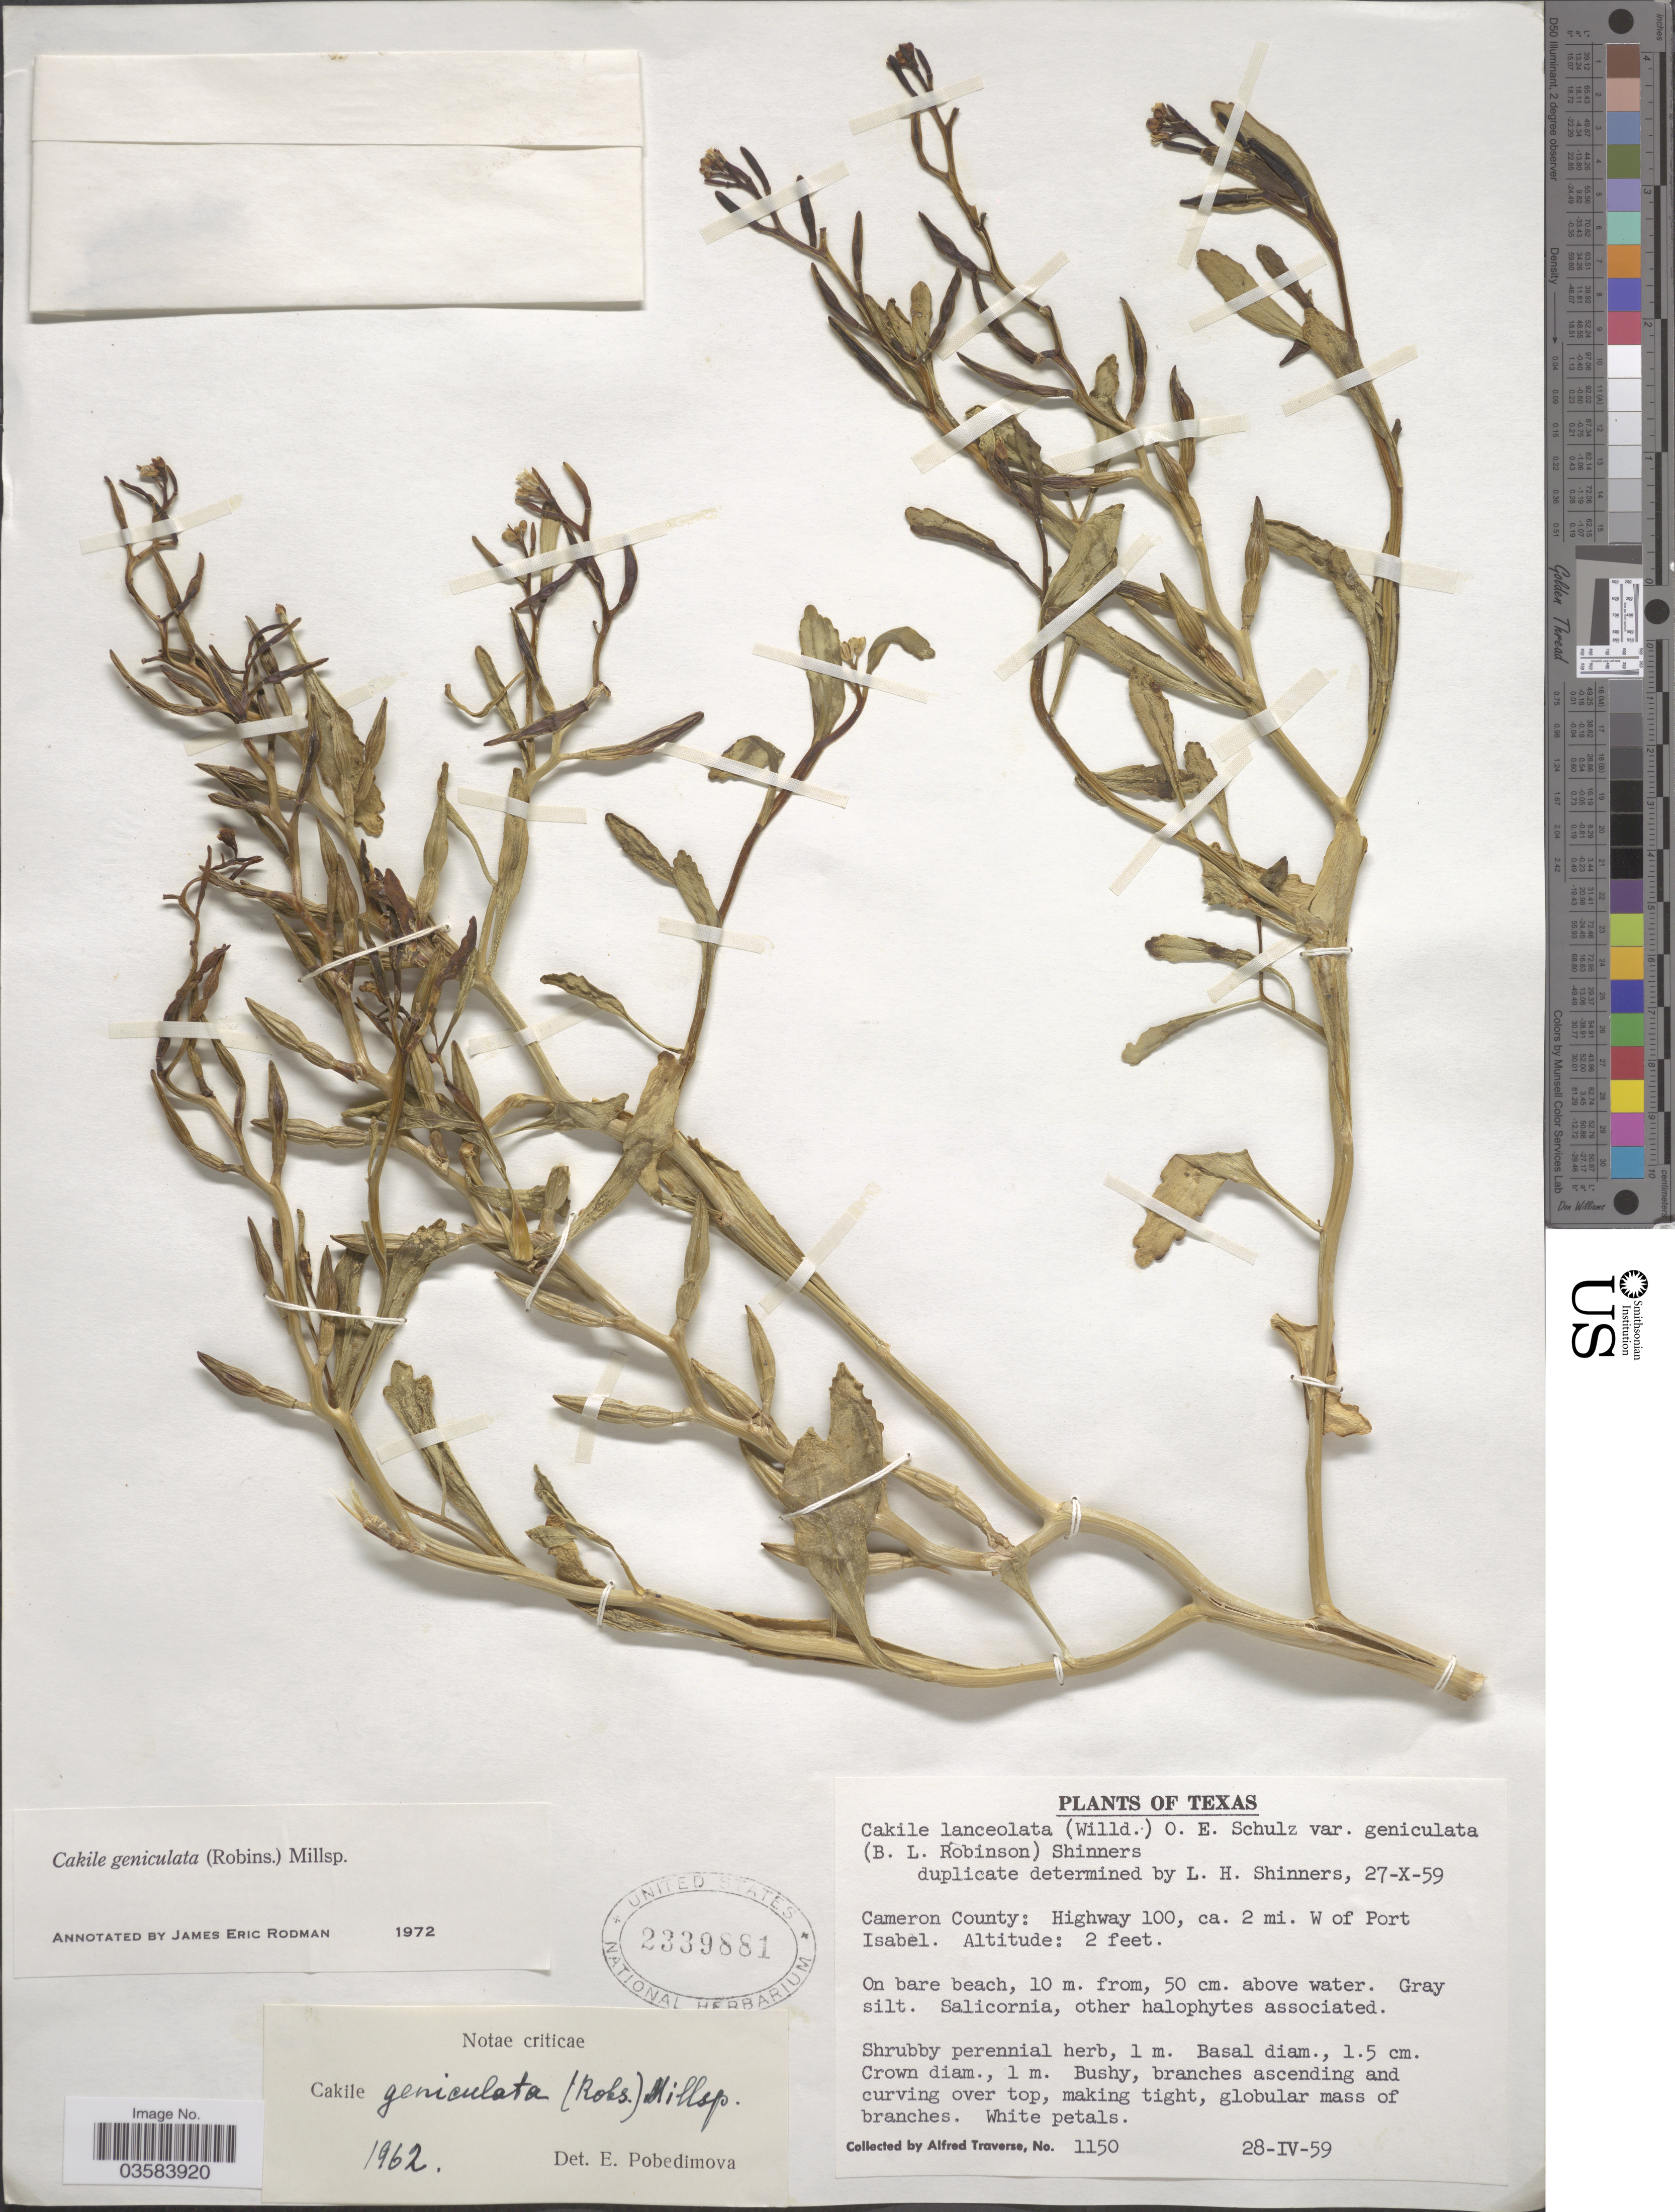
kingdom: Plantae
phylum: Tracheophyta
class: Magnoliopsida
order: Brassicales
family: Brassicaceae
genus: Cakile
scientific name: Cakile geniculata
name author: (B.L. Rob.) Millsp.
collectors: A. Traverse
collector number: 1150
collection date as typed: Transcribed d/m/y: 28/4/59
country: United States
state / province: Texas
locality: Cameron County: Highway 100, ca. 2 mi. W of Port Isabel.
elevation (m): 1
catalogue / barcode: US 2339881